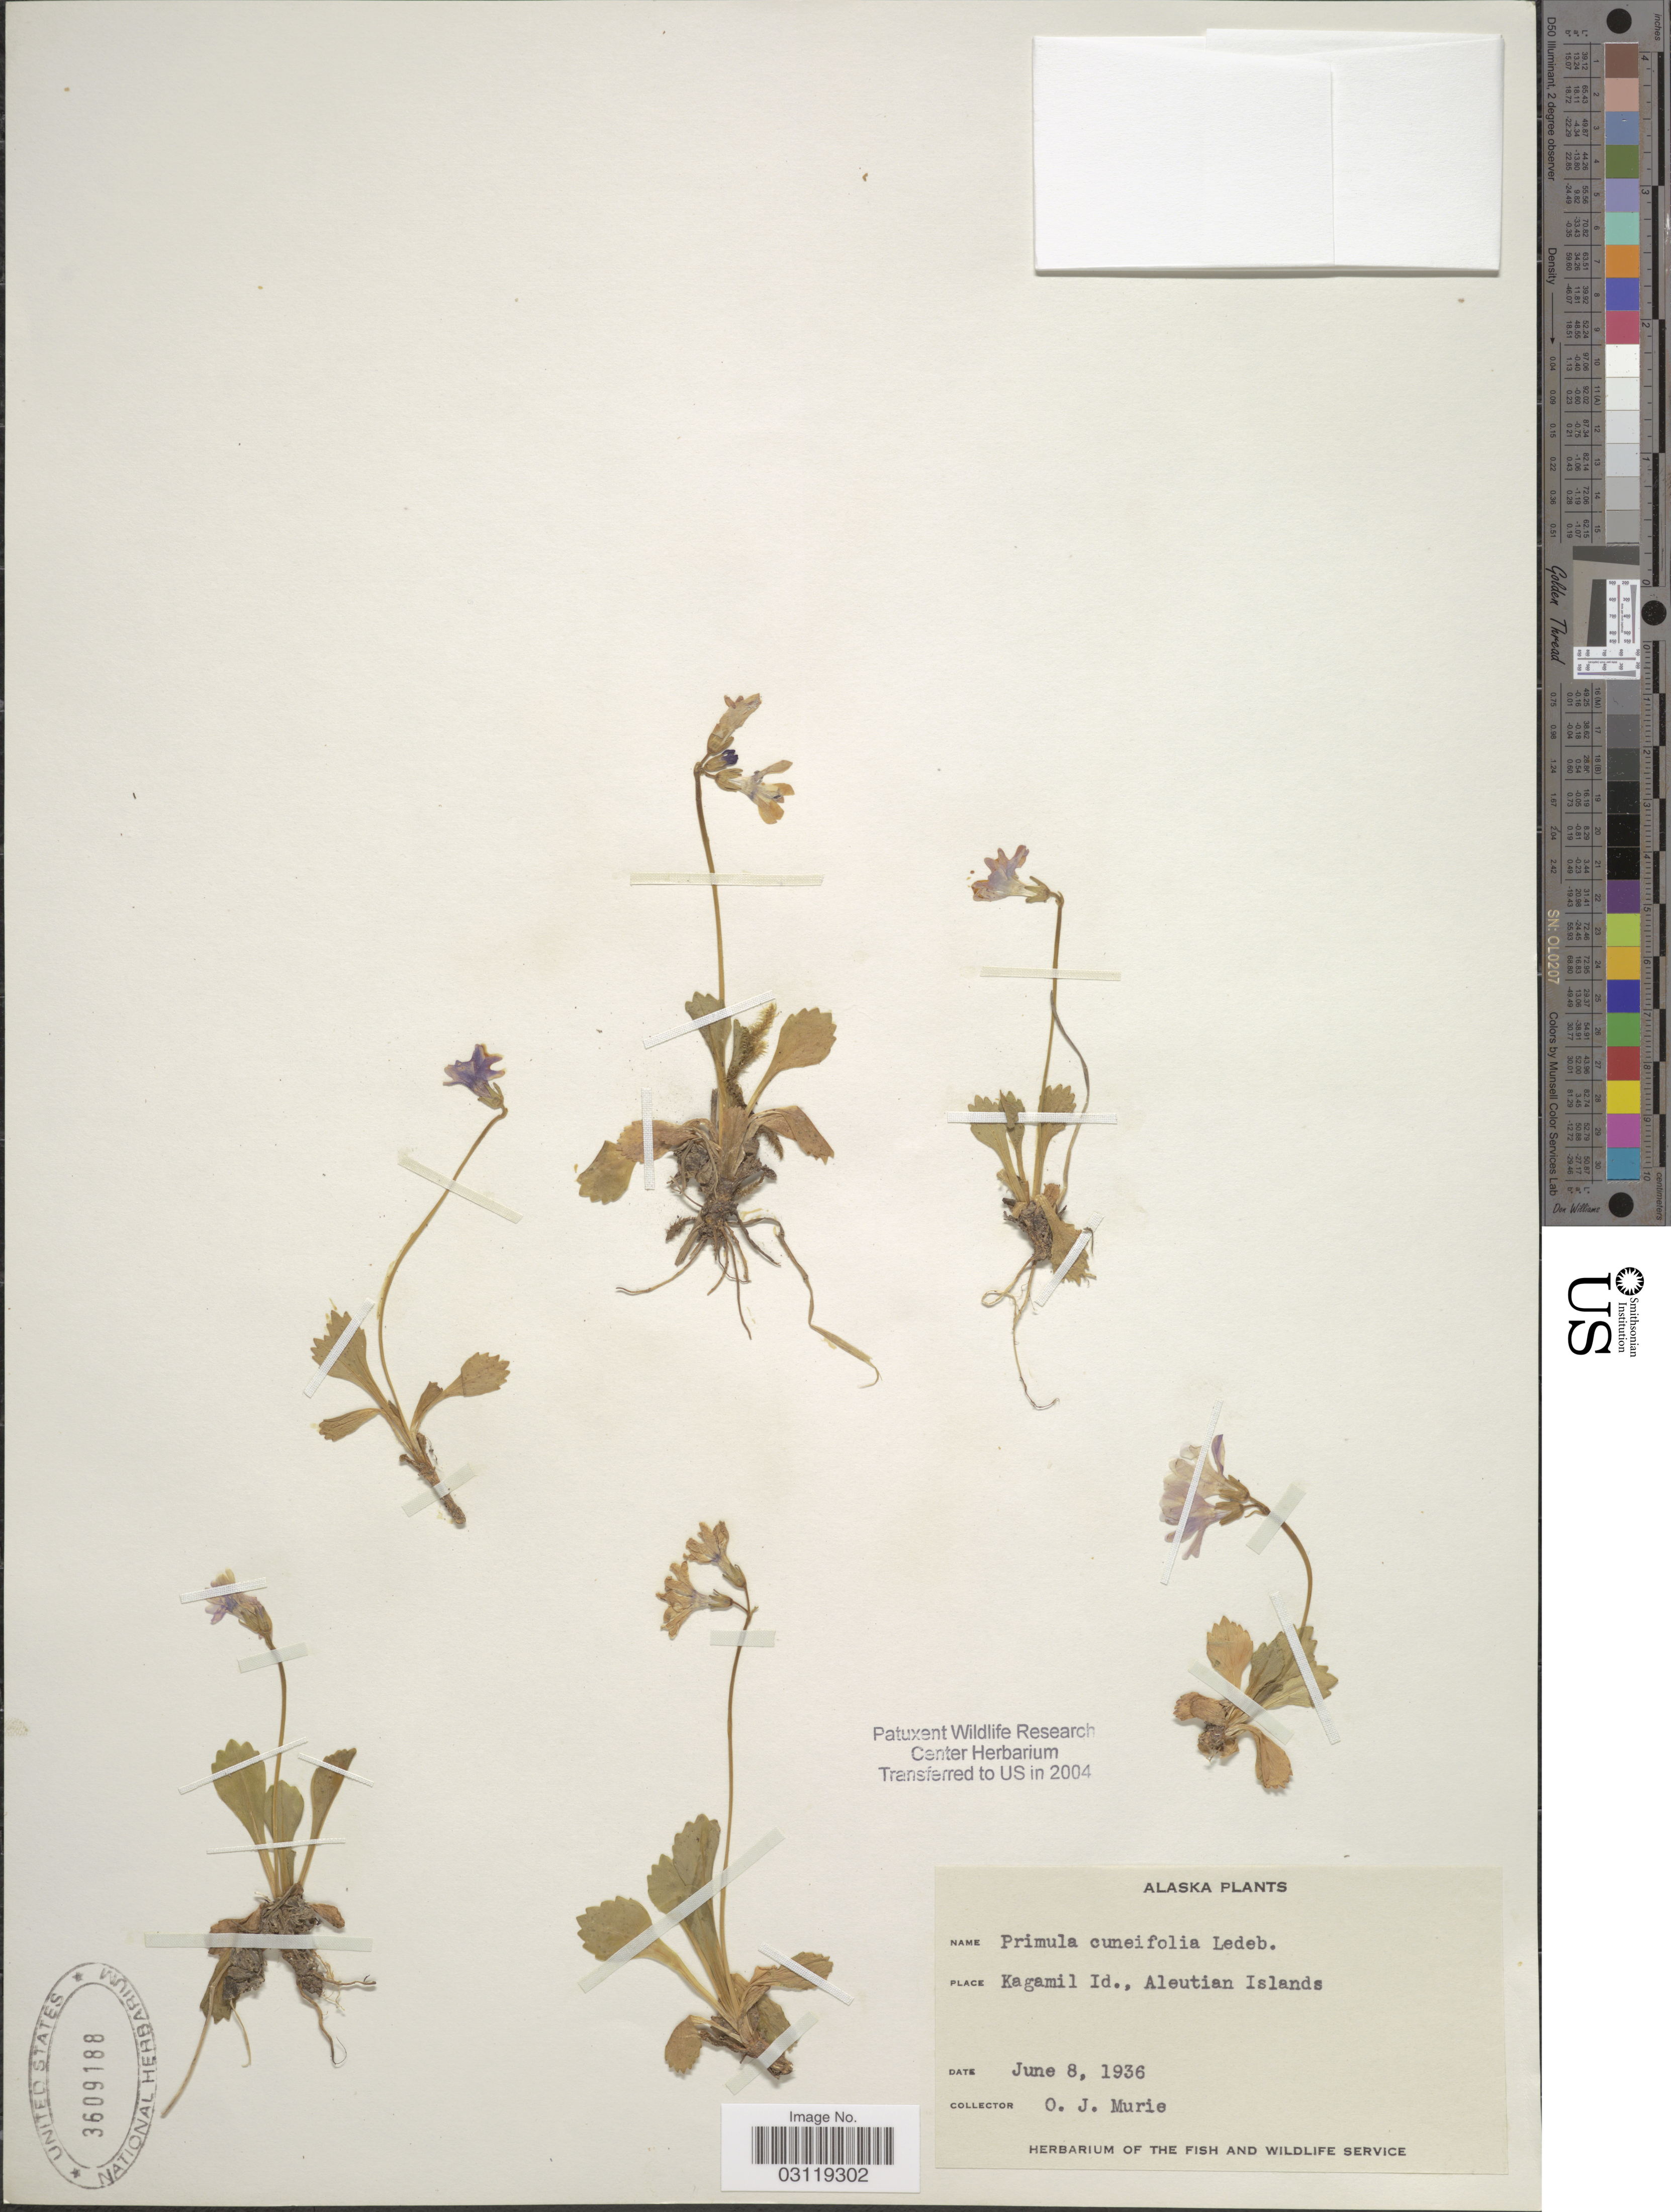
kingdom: Plantae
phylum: Tracheophyta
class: Magnoliopsida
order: Ericales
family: Primulaceae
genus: Primula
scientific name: Primula cuneifolia subsp. cuneifolia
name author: Ledeb.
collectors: O. Murie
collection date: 1936-06-08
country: United States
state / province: Alaska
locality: Kagamil Id., Aleutian Islands.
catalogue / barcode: US 3609188